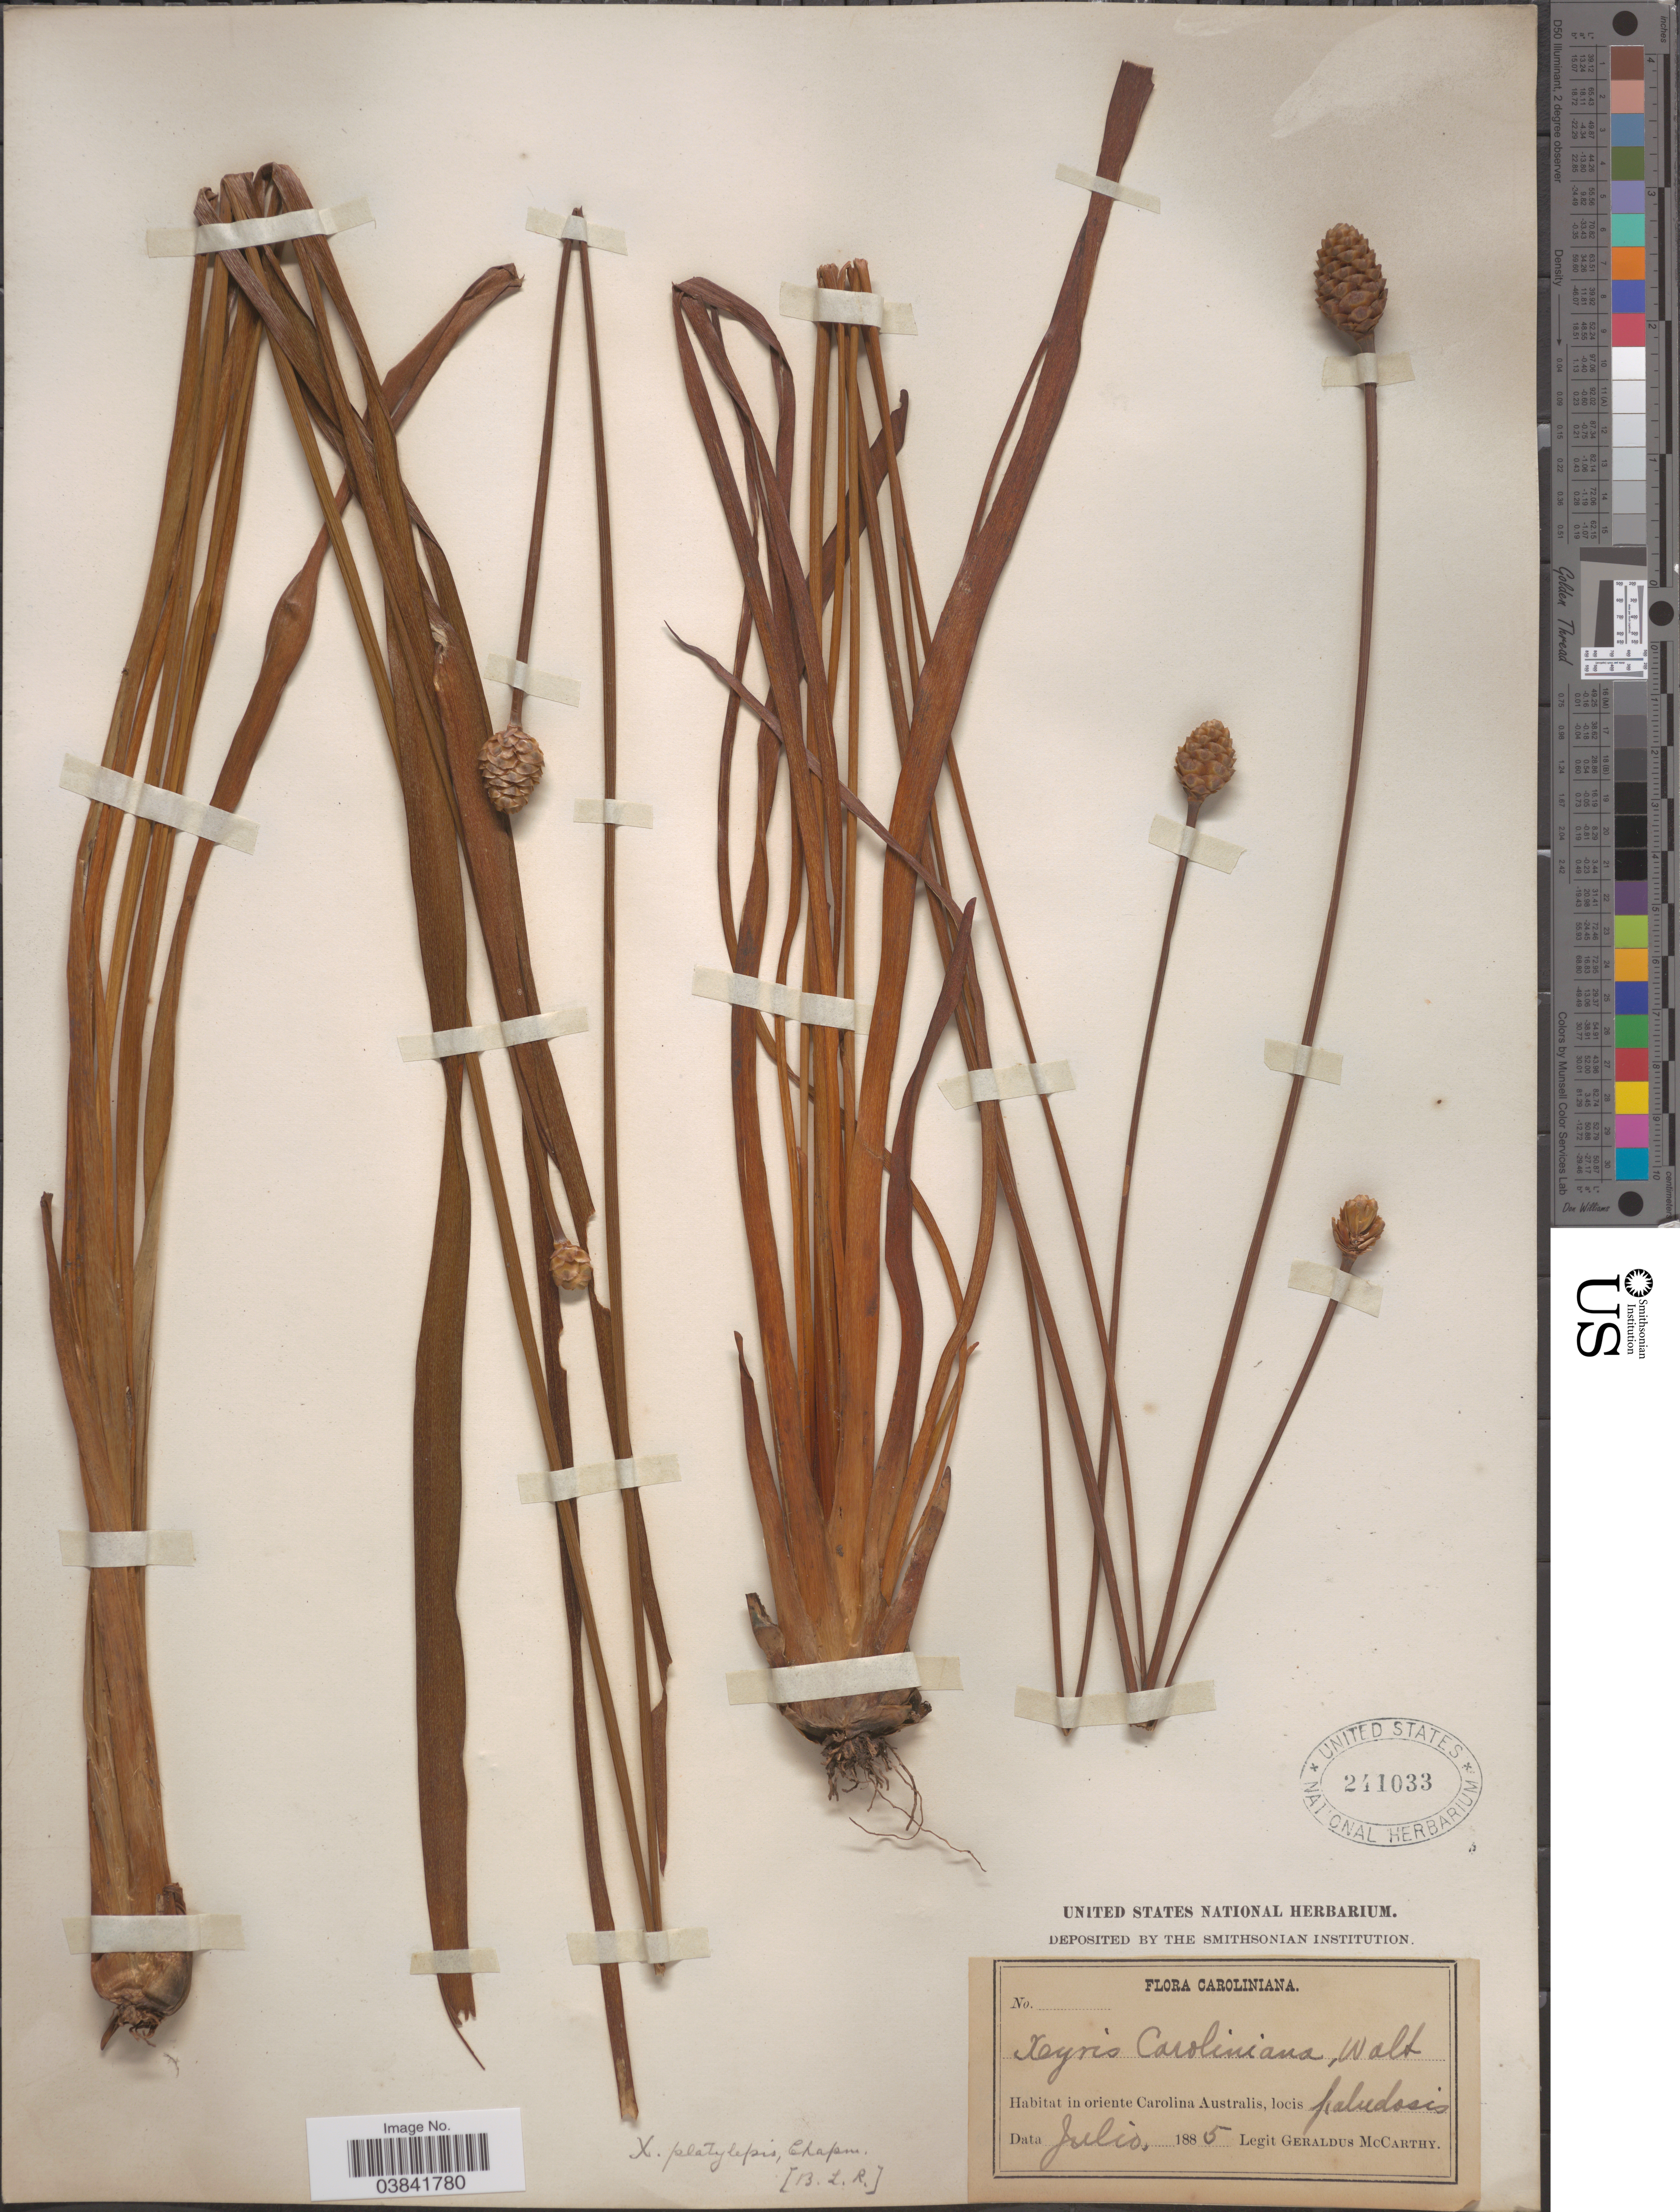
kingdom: Plantae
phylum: Tracheophyta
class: Liliopsida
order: Poales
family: Xyridaceae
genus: Xyris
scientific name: Xyris platylepis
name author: Chapm.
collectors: M. McCarthy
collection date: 1885-07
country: United States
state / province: South Carolina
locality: In oriente Carolina Australis, locis paludosis.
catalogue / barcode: US 241033